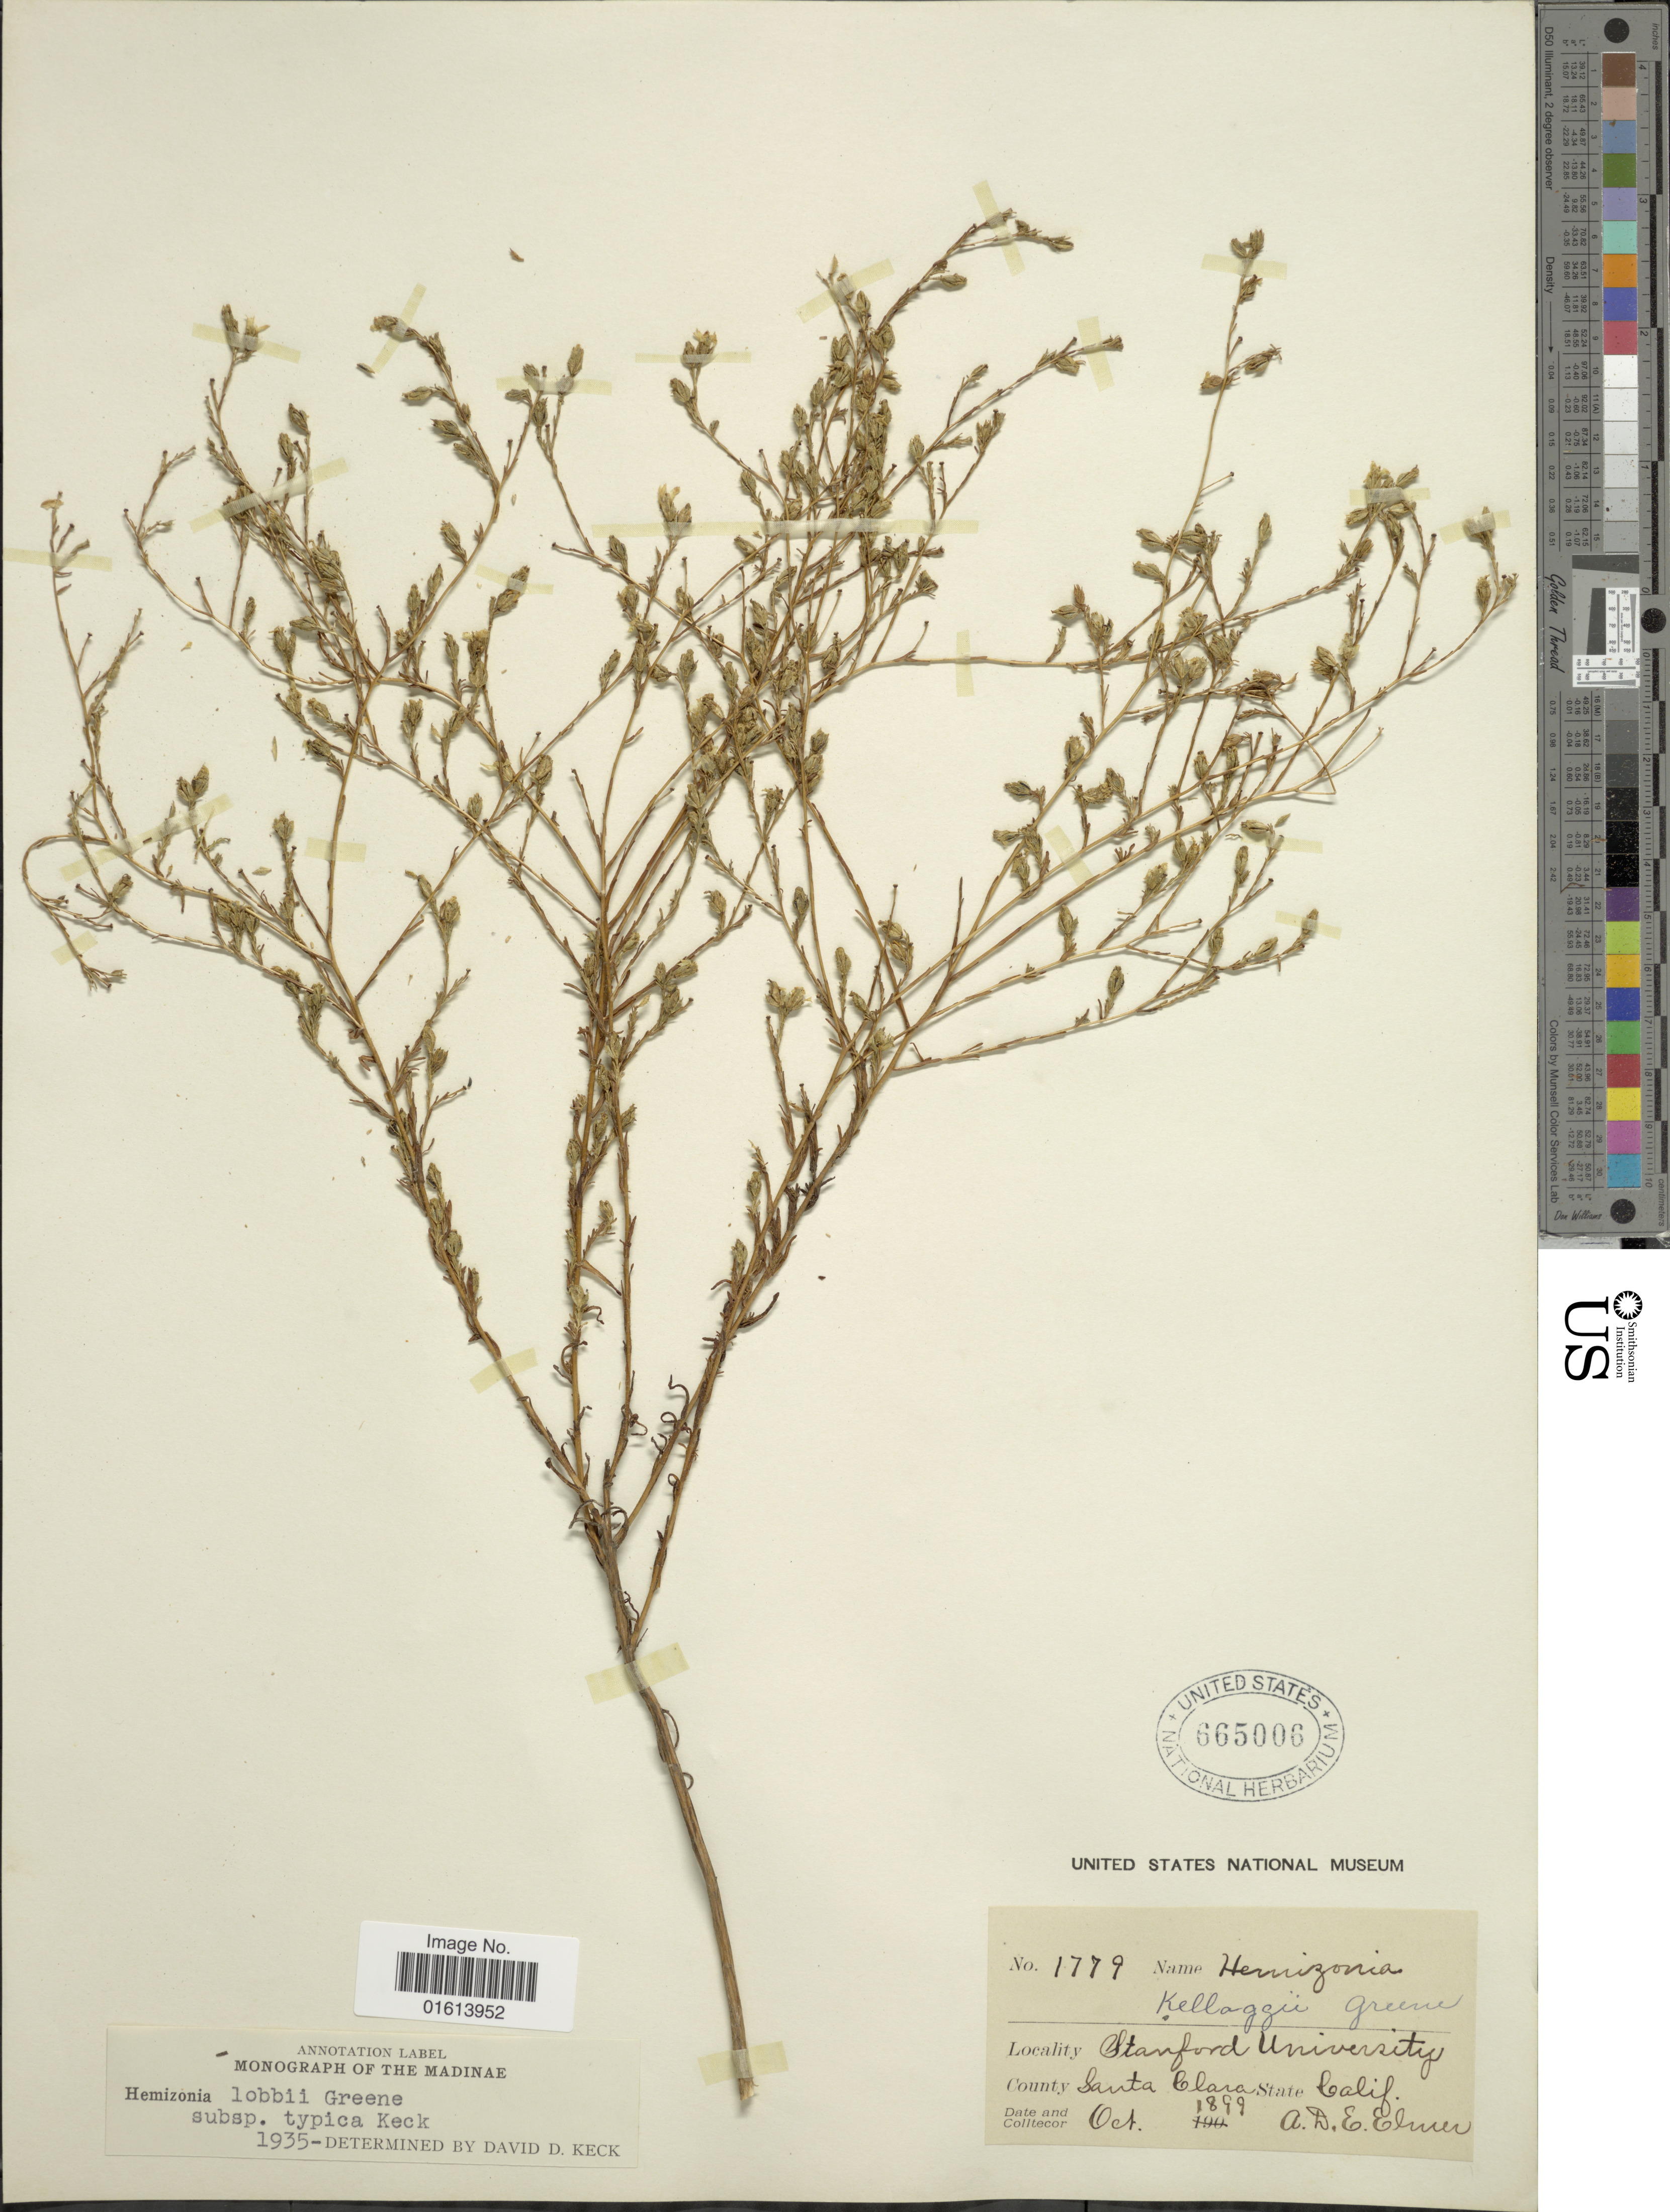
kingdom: Plantae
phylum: Tracheophyta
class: Magnoliopsida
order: Asterales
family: Asteraceae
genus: Deinandra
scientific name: Deinandra lobbii subsp. lobbii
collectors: A. D. E. Elmer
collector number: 1779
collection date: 1899-10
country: United States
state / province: California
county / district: Santa Clara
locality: Stanford University, County Santa Clara, State Calif.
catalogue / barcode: US 665006